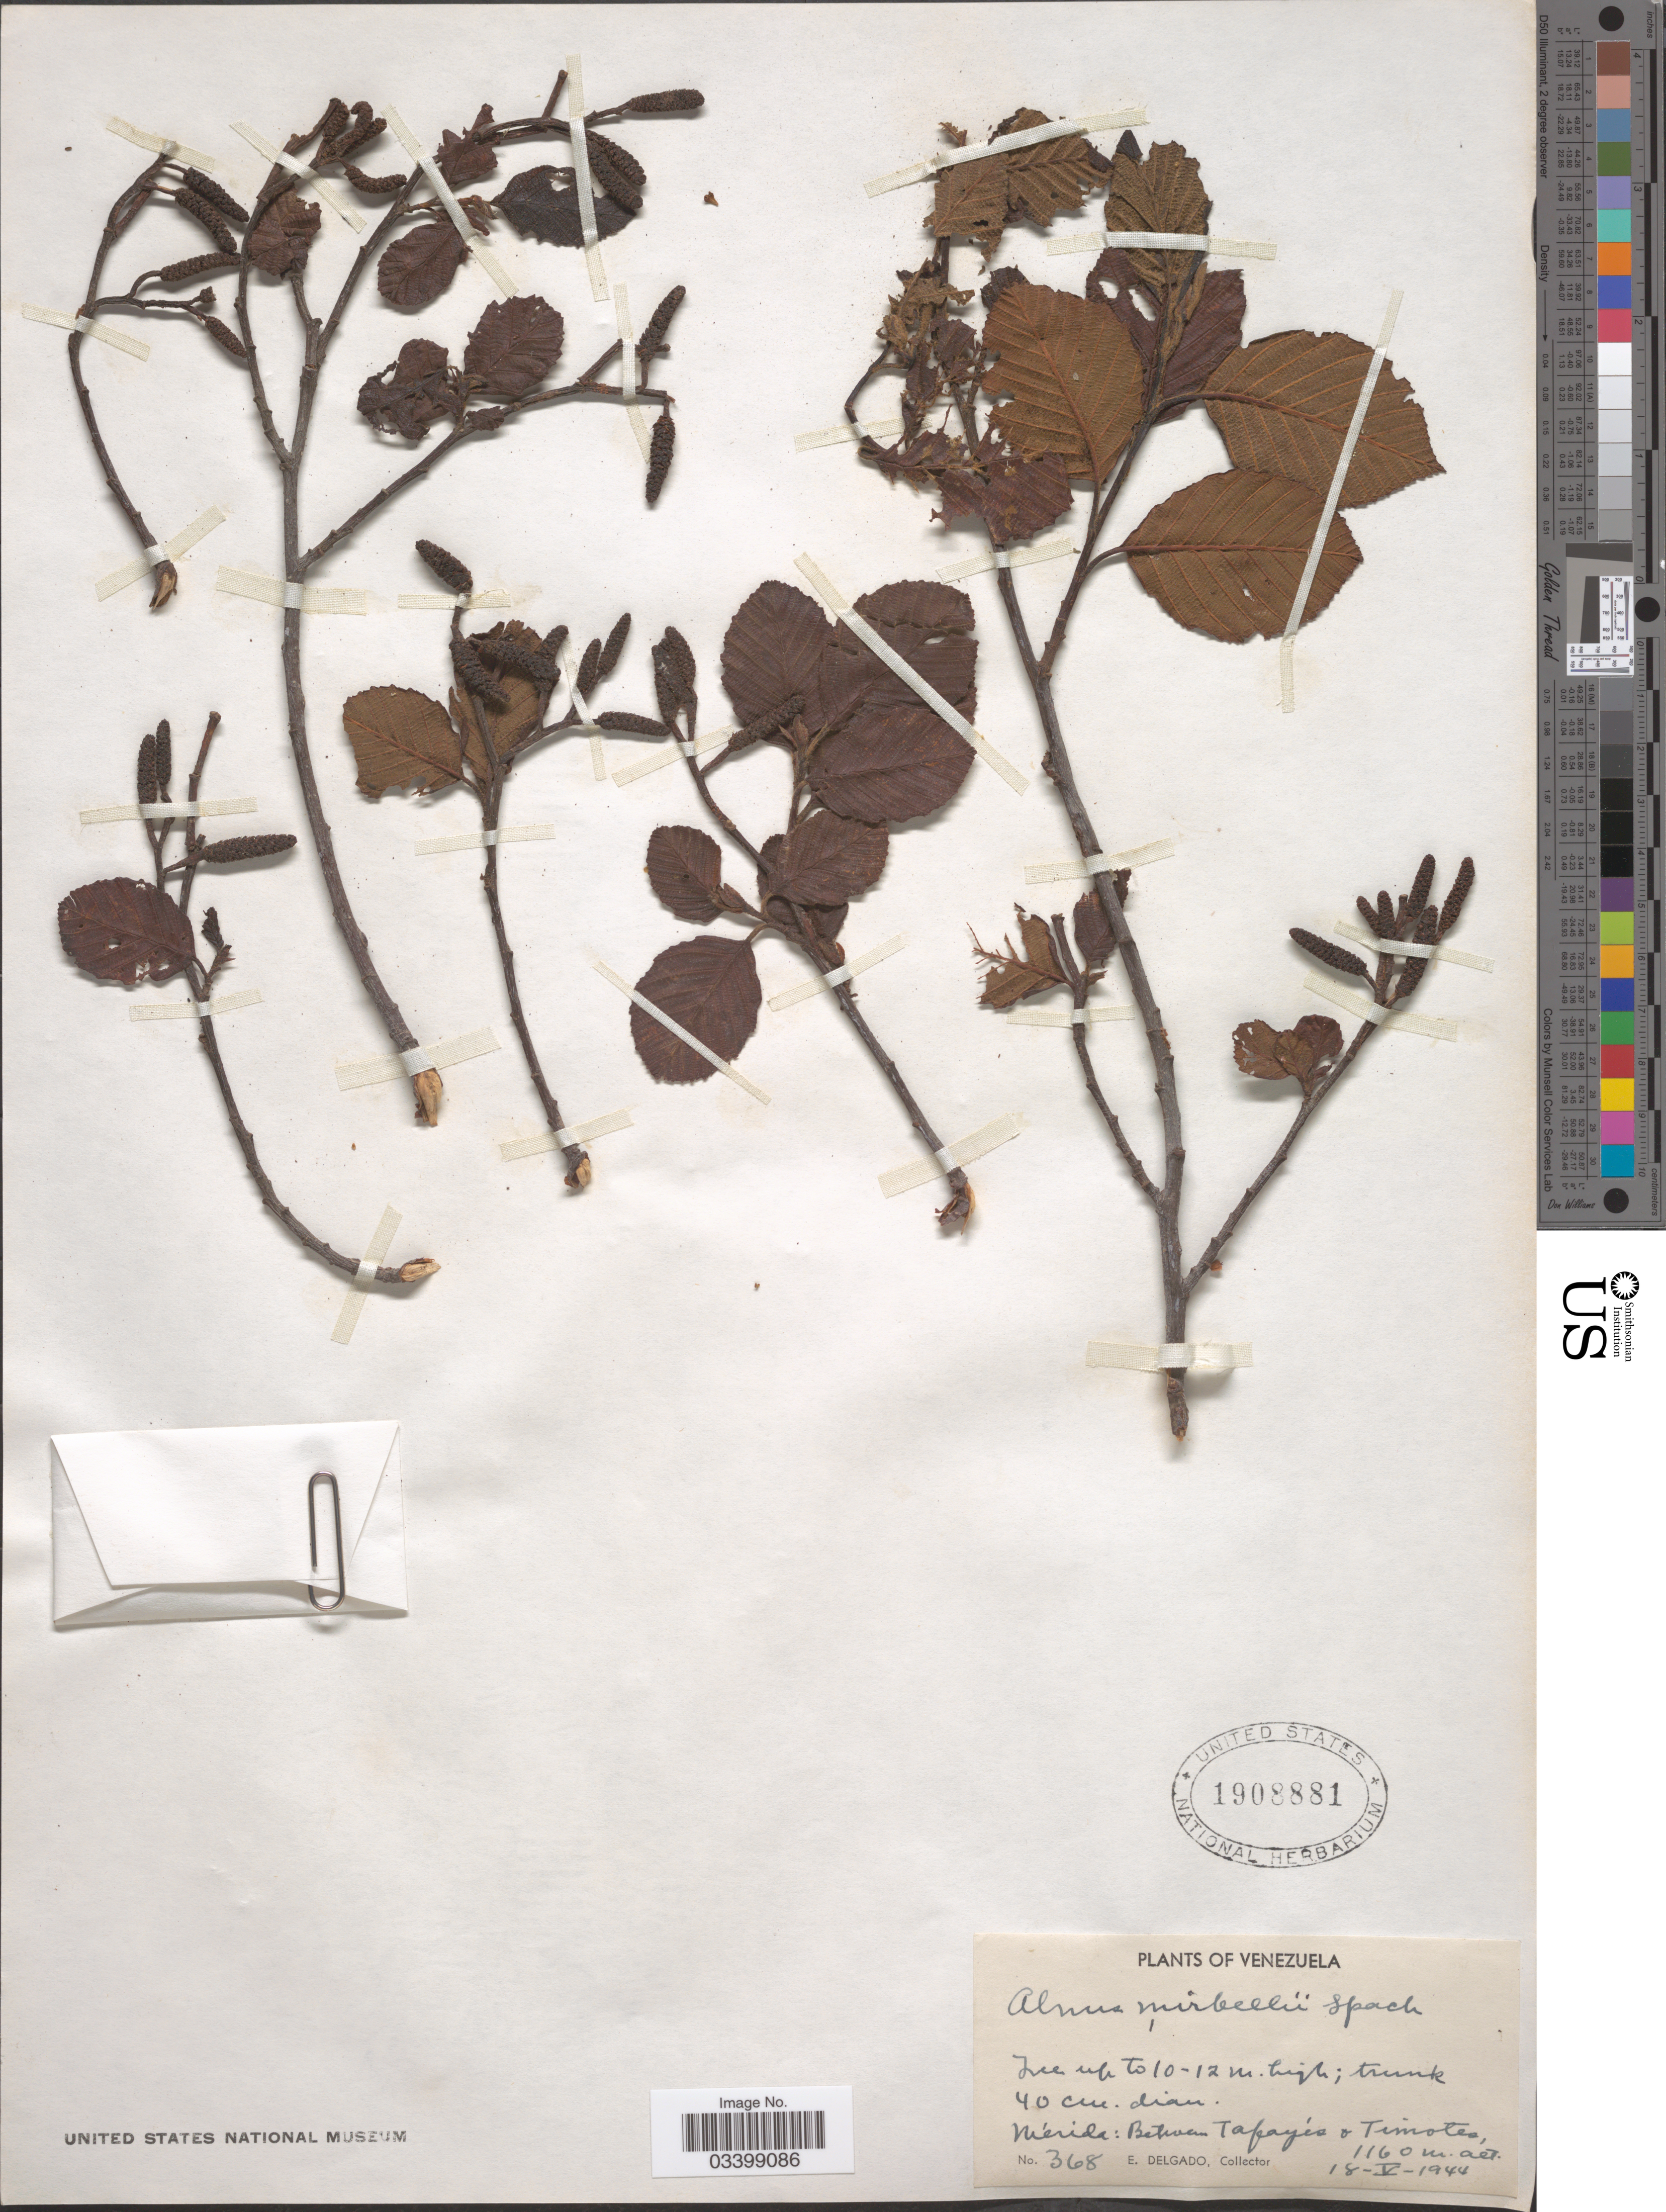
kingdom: Plantae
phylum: Tracheophyta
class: Magnoliopsida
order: Fagales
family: Betulaceae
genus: Alnus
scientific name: Alnus acuminata subsp. acuminata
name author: Kunth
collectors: E. Delgado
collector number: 368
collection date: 1944-05-18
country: Venezuela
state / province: Mérida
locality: Between Tafayés y Timotes.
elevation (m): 1160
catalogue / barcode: US 1908881